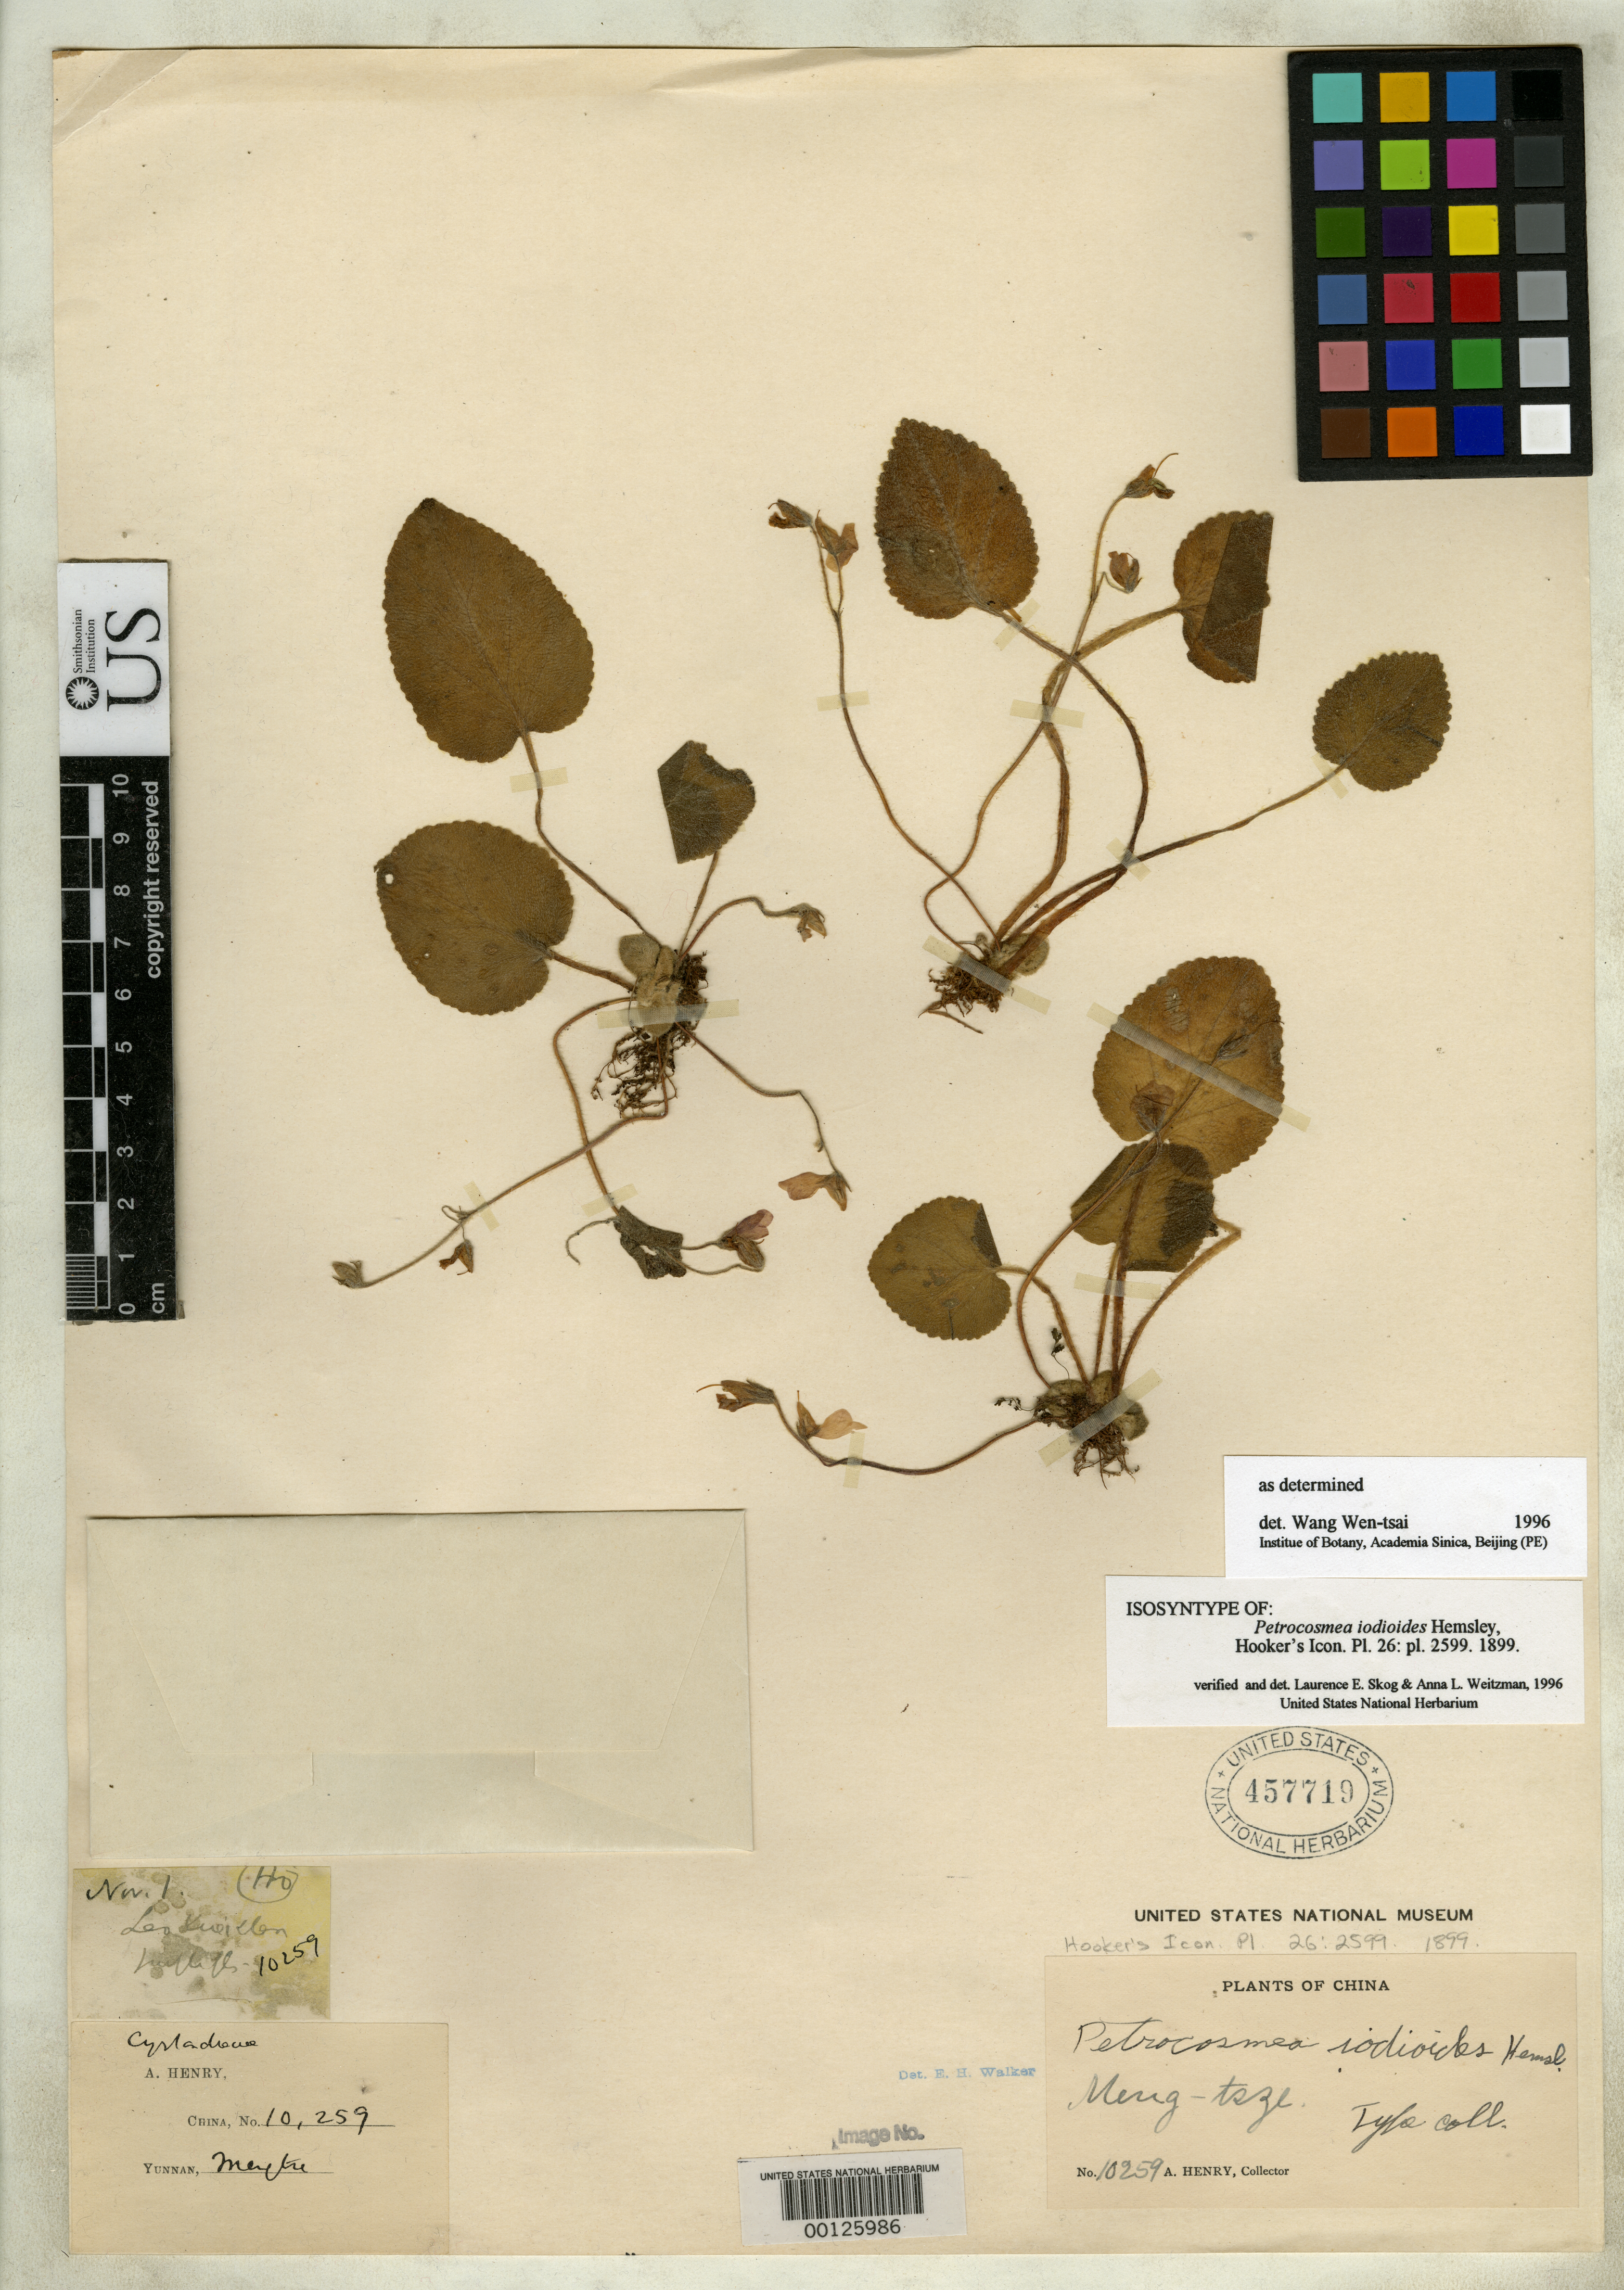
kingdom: Plantae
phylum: Tracheophyta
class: Magnoliopsida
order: Lamiales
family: Gesneriaceae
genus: Petrocosmea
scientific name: Petrocosmea iodioides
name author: Hemsl.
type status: Isosyntype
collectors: A. Henry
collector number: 10259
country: China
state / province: Yunnan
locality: Mengtze [Meng-tsze]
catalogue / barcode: US 457719